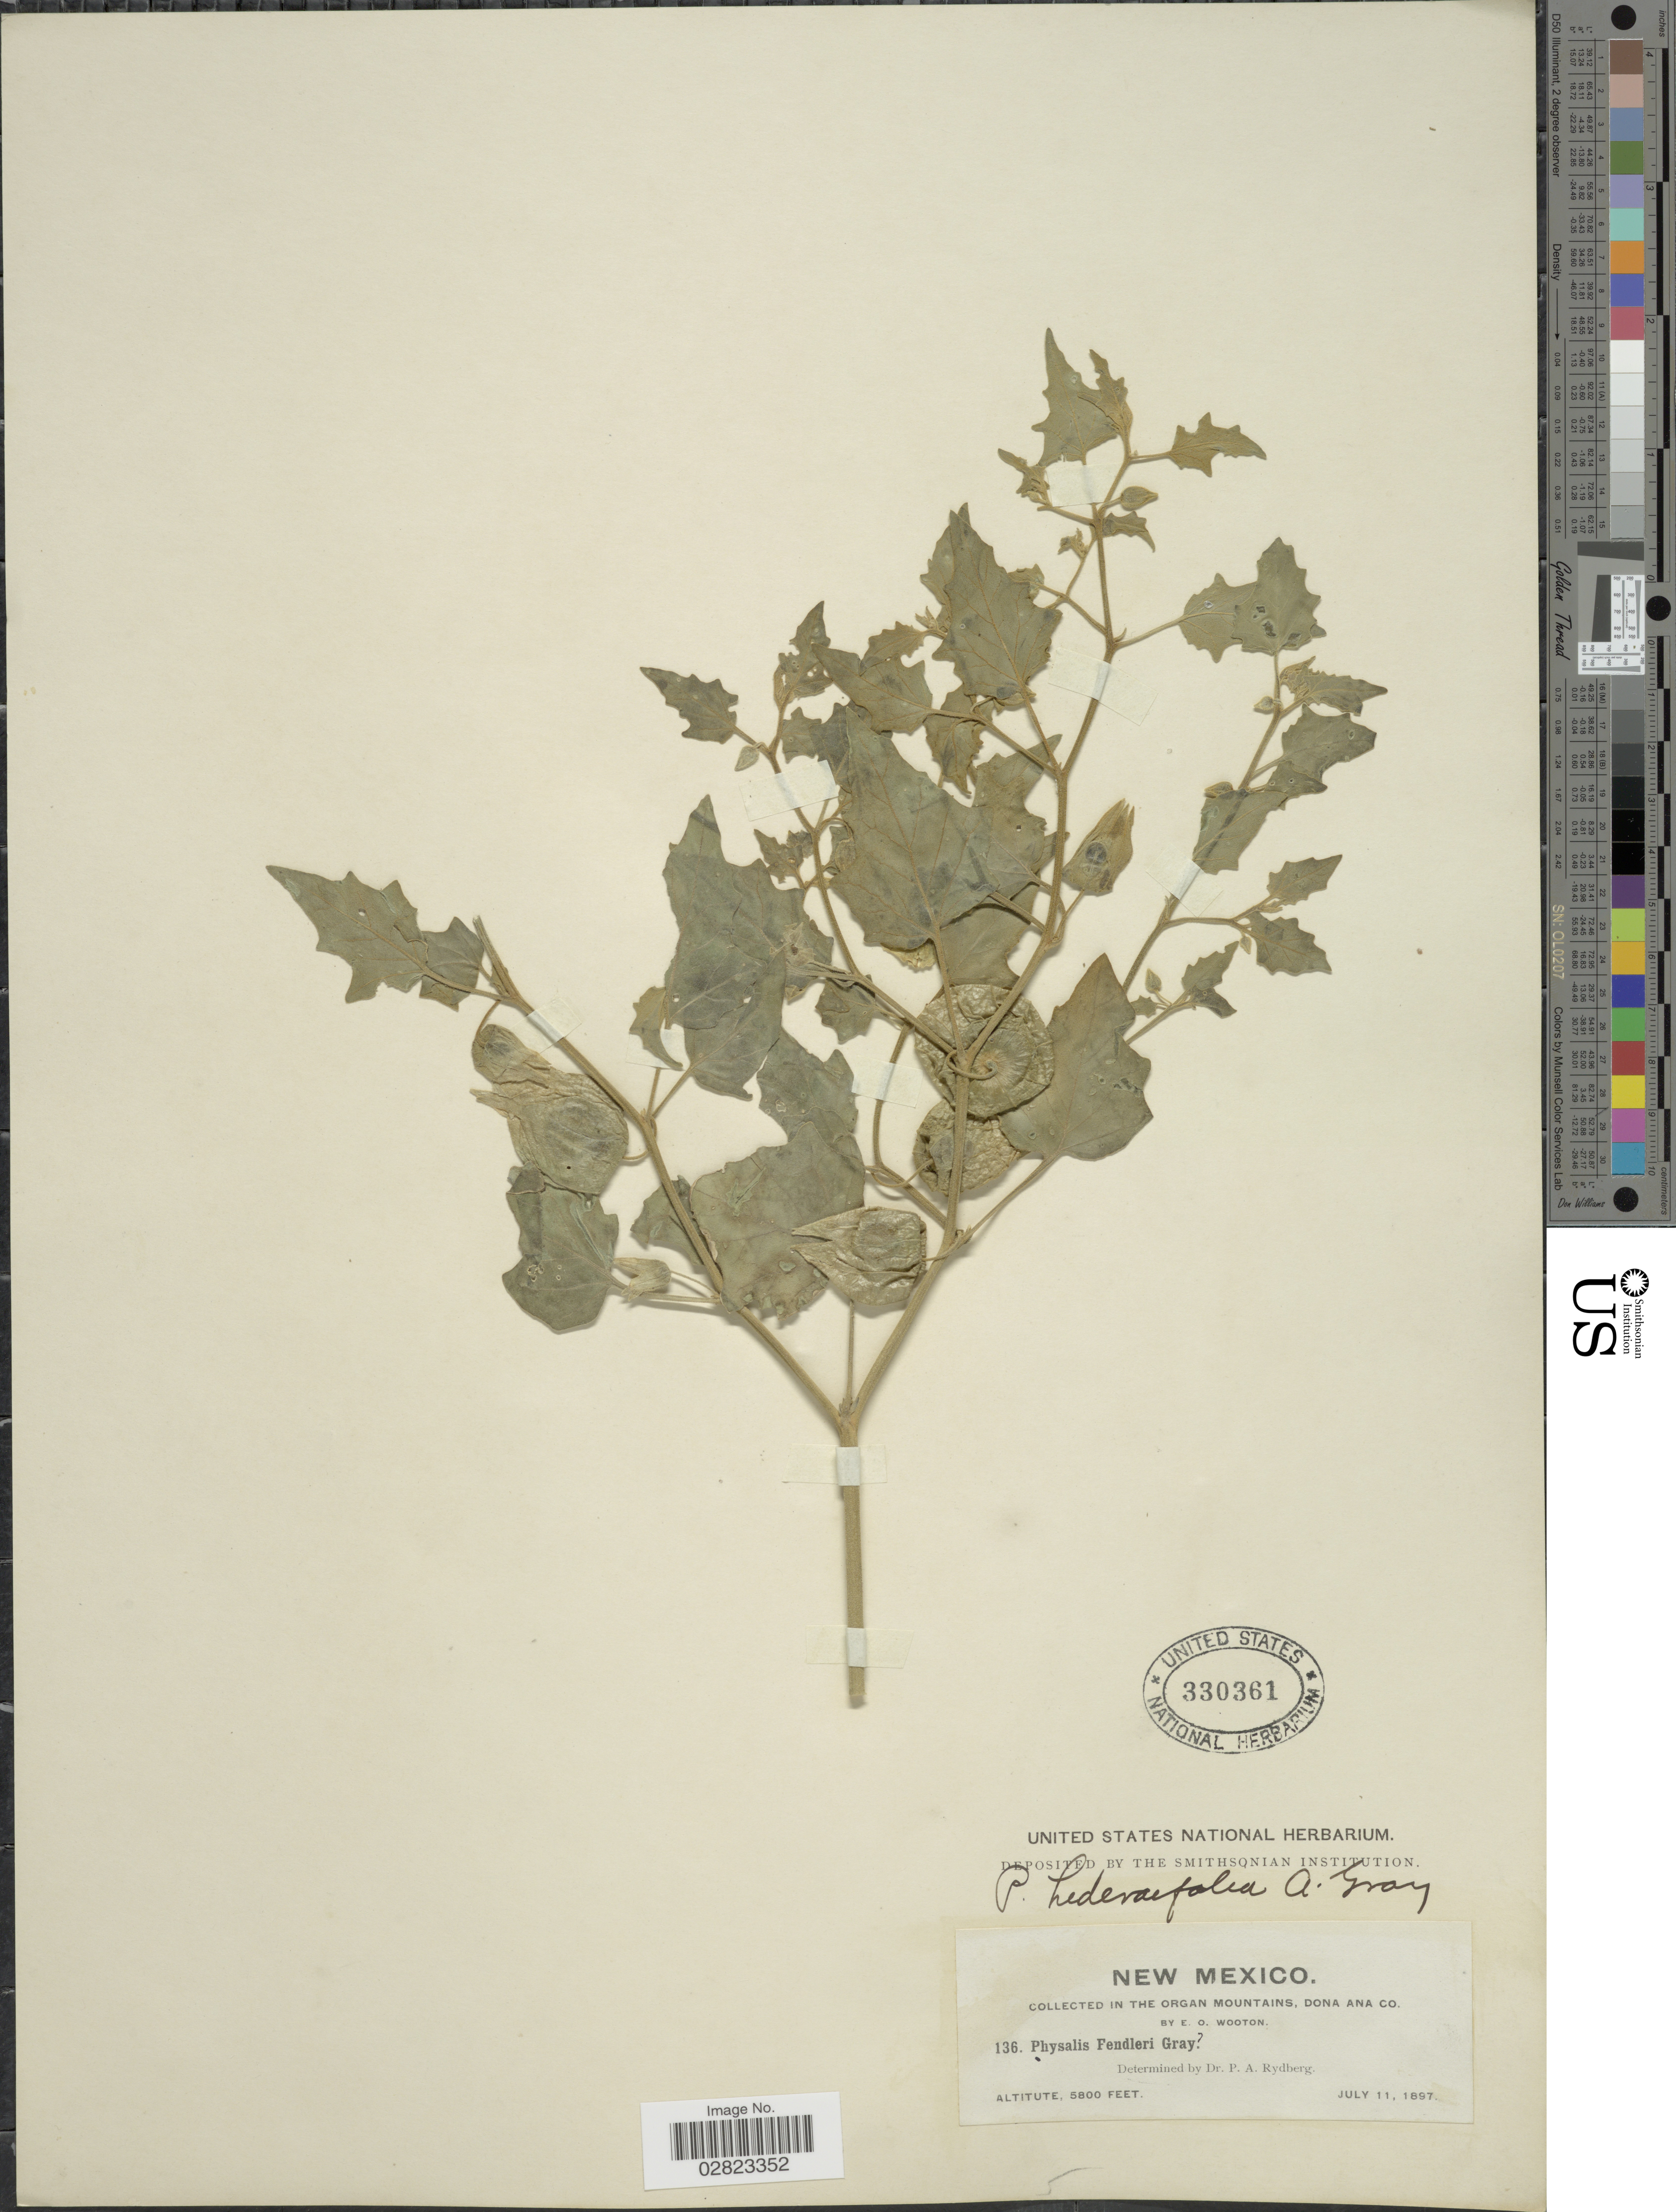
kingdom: Plantae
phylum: Tracheophyta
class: Magnoliopsida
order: Solanales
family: Solanaceae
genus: Physalis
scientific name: Physalis hederifolia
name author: A. Gray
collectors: E. O. Wooton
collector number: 136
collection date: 1897-07-11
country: United States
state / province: New Mexico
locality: In the Organ Mountains, Dona Ana Co.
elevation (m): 1768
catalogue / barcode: US 330361